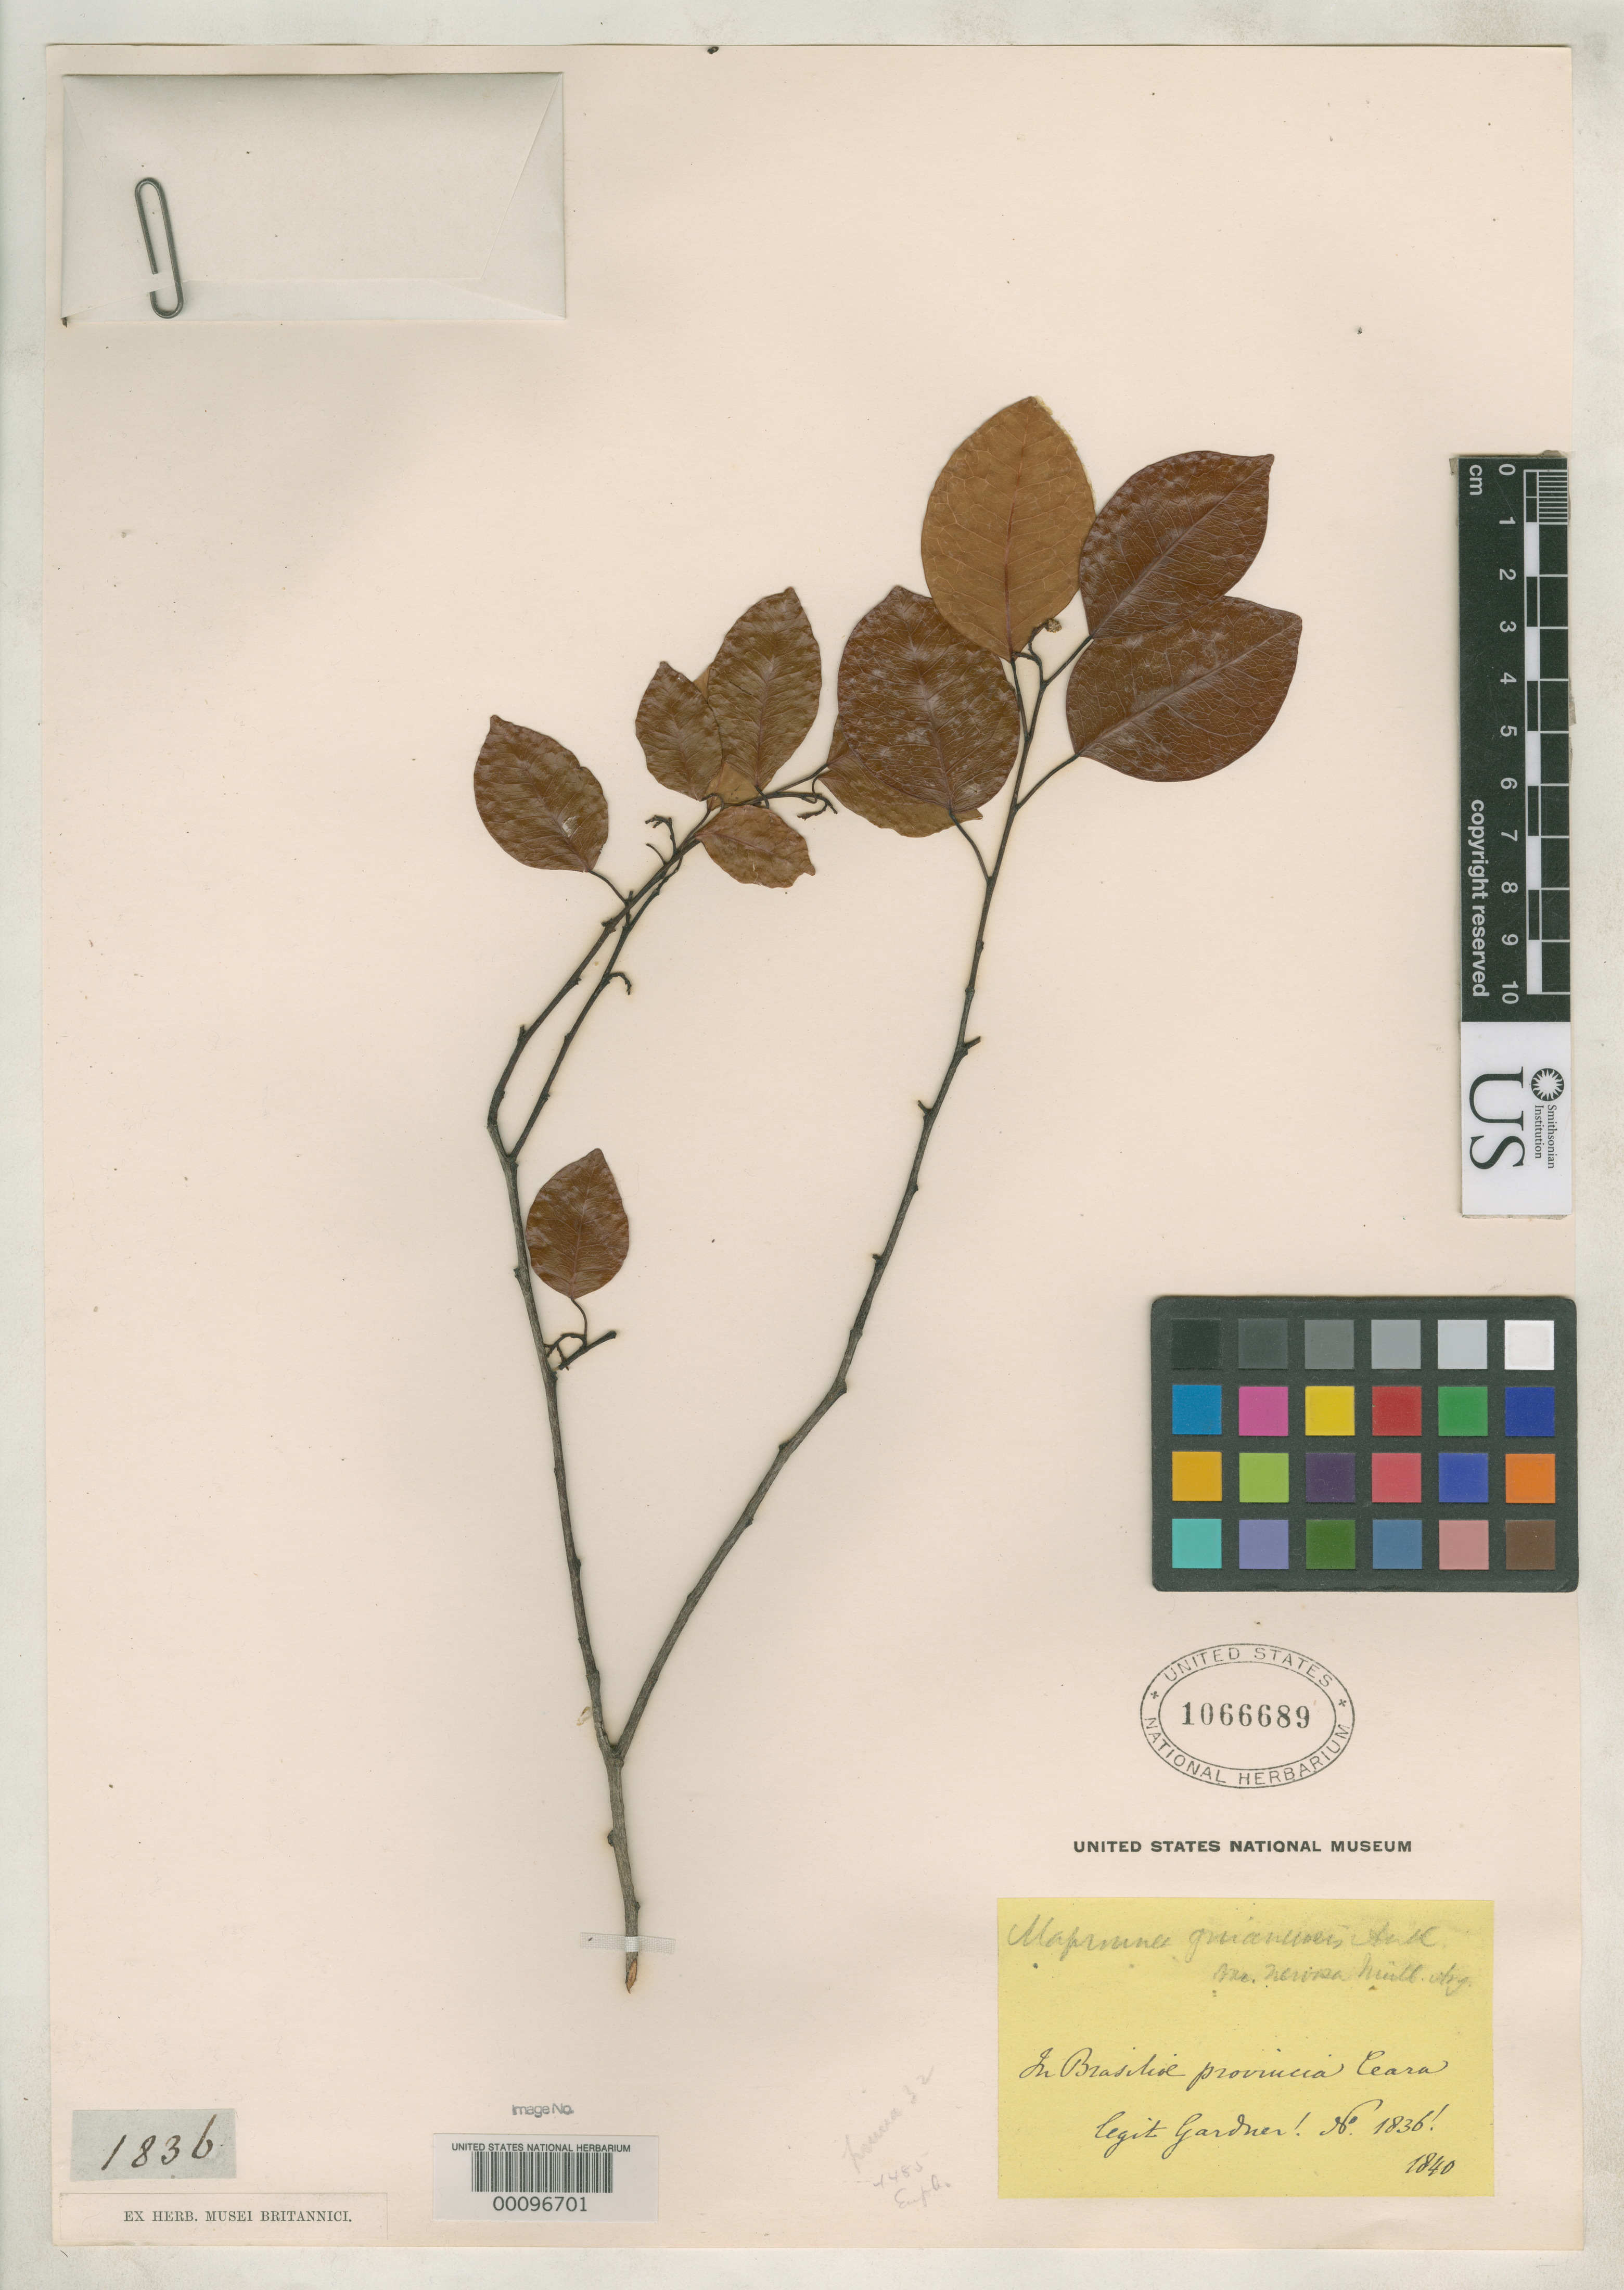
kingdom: Plantae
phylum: Tracheophyta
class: Magnoliopsida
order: Malpighiales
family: Euphorbiaceae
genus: Maprounea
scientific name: Maprounea guianensis var. nervosa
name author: Müll. Arg.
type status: Isotype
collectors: G. Gardner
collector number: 1836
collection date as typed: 1840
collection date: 1840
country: Brazil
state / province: Ceará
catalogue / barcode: US 1066689